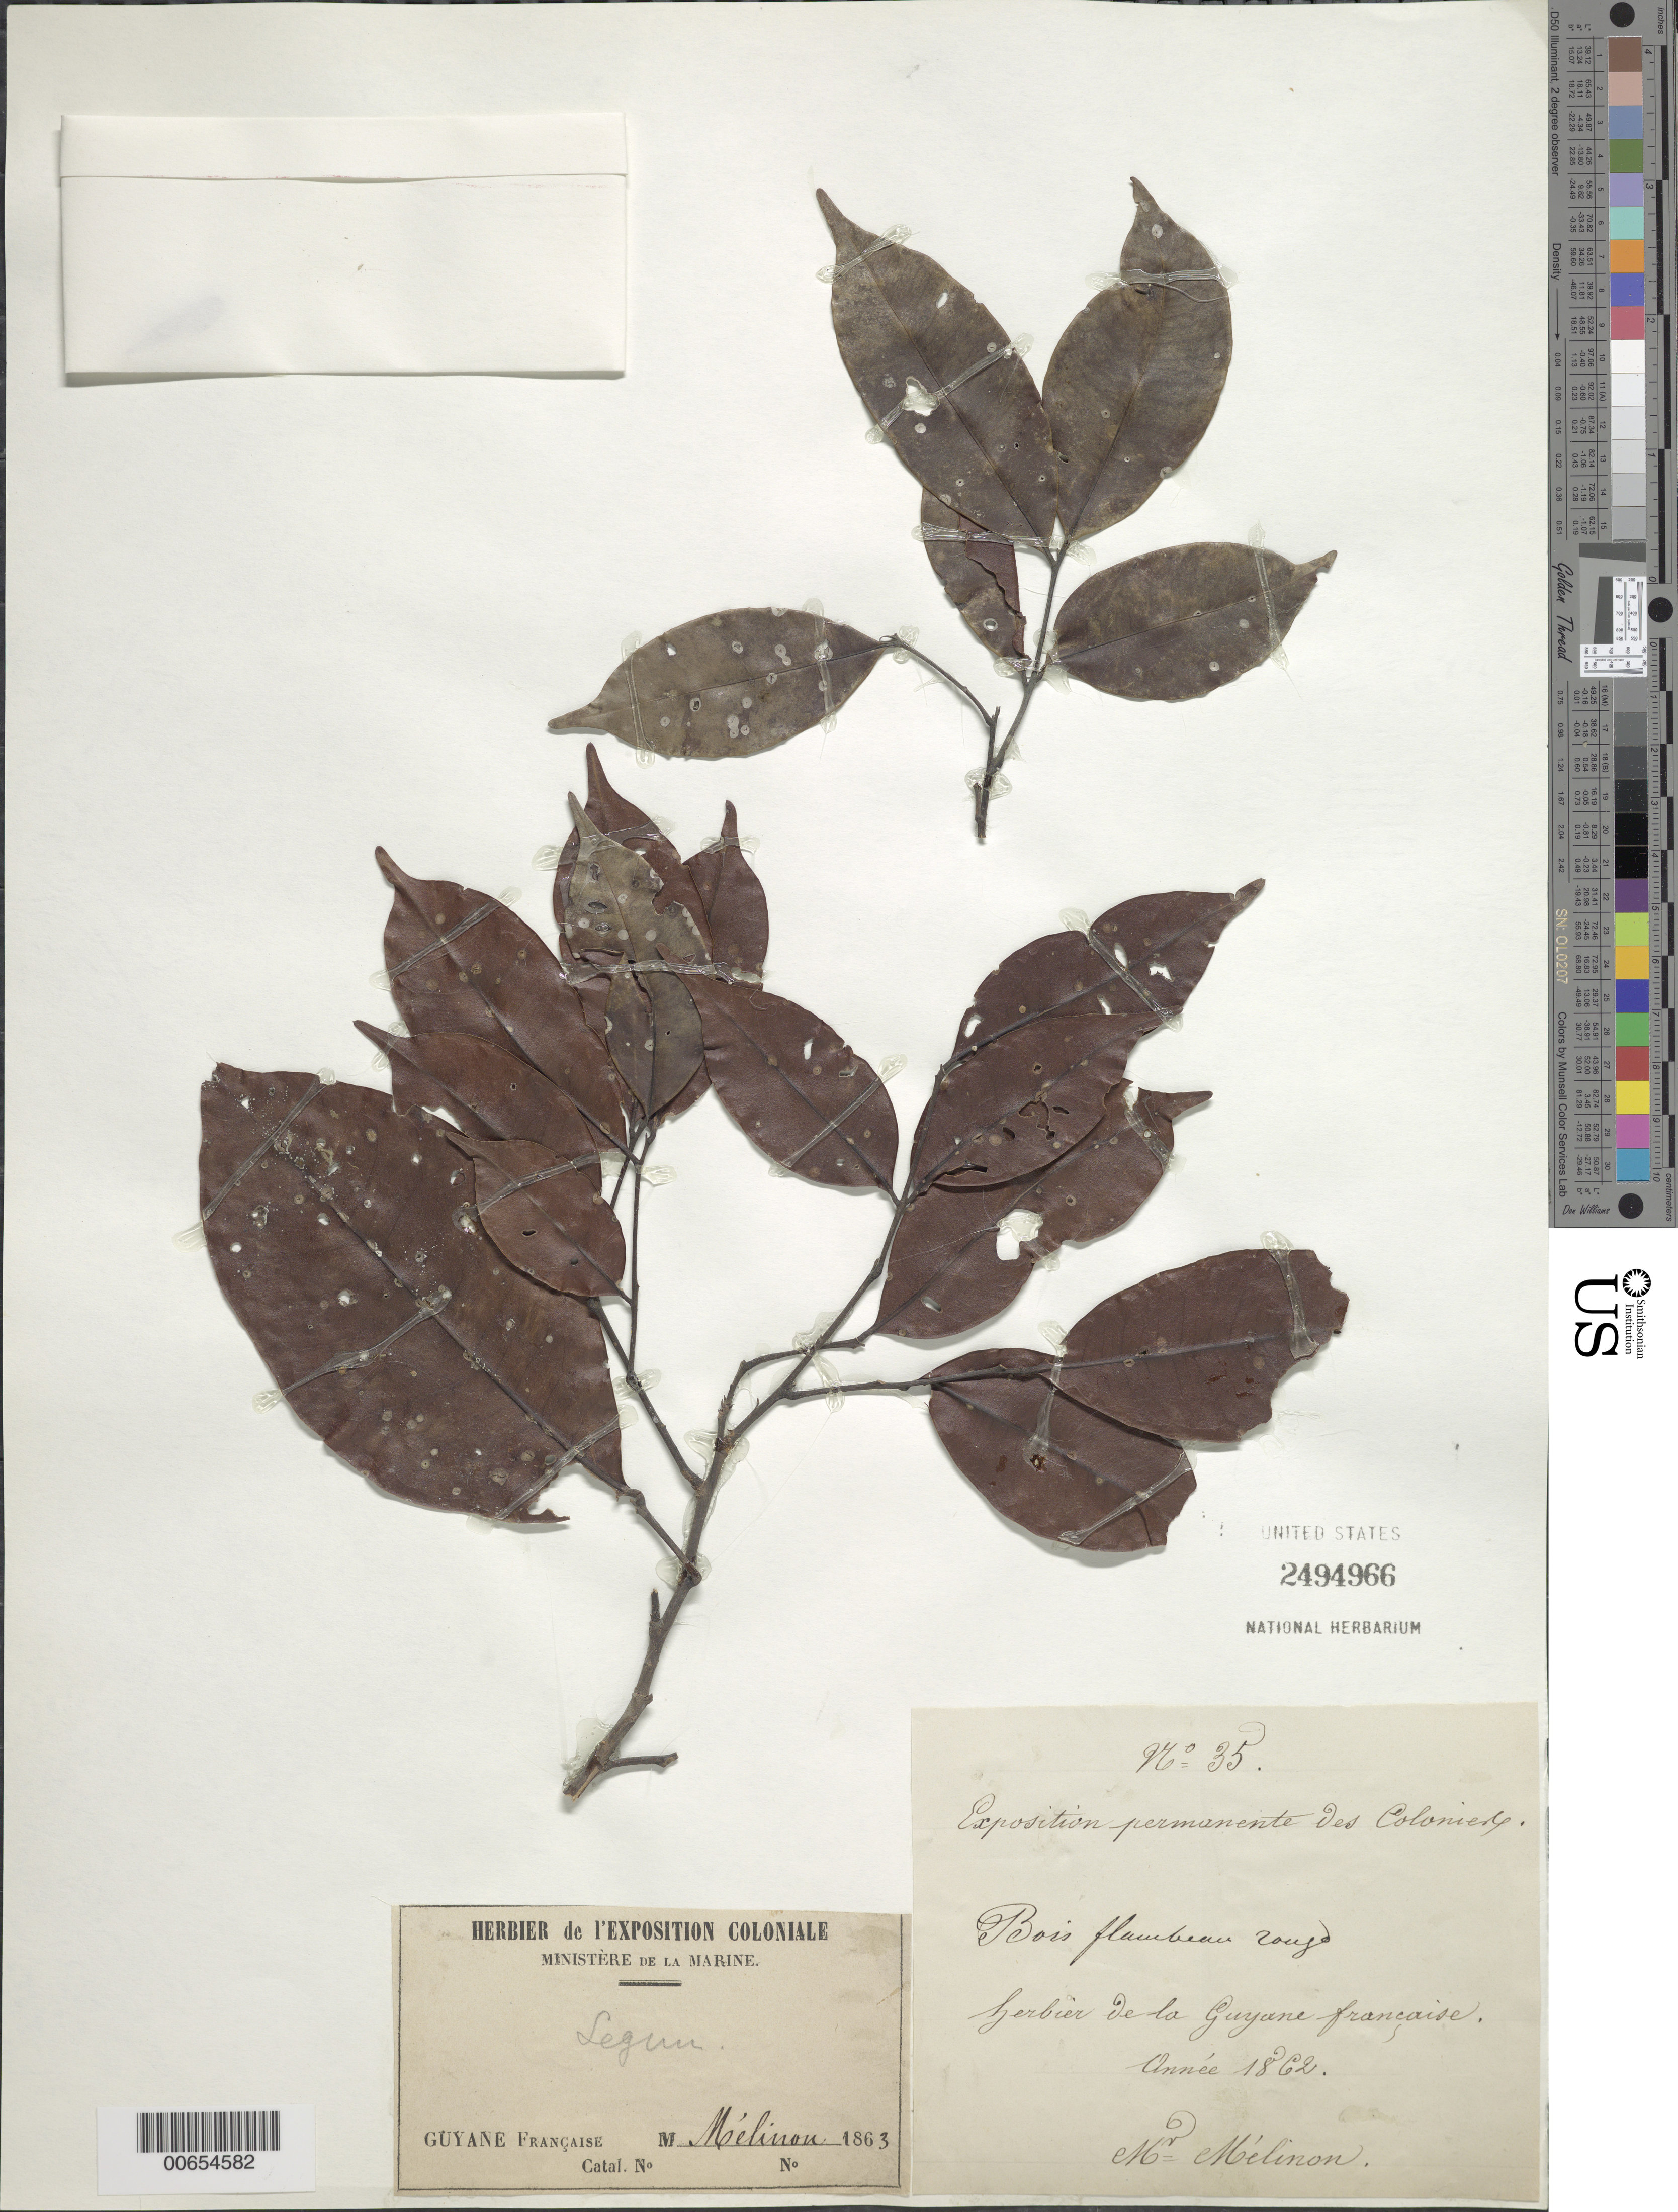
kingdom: Plantae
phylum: Tracheophyta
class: Magnoliopsida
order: Sapindales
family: Sapindaceae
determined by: Londoño-Echeverri, Y.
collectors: E. Mélinon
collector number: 35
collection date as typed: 1862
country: French Guiana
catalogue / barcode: US 2494966